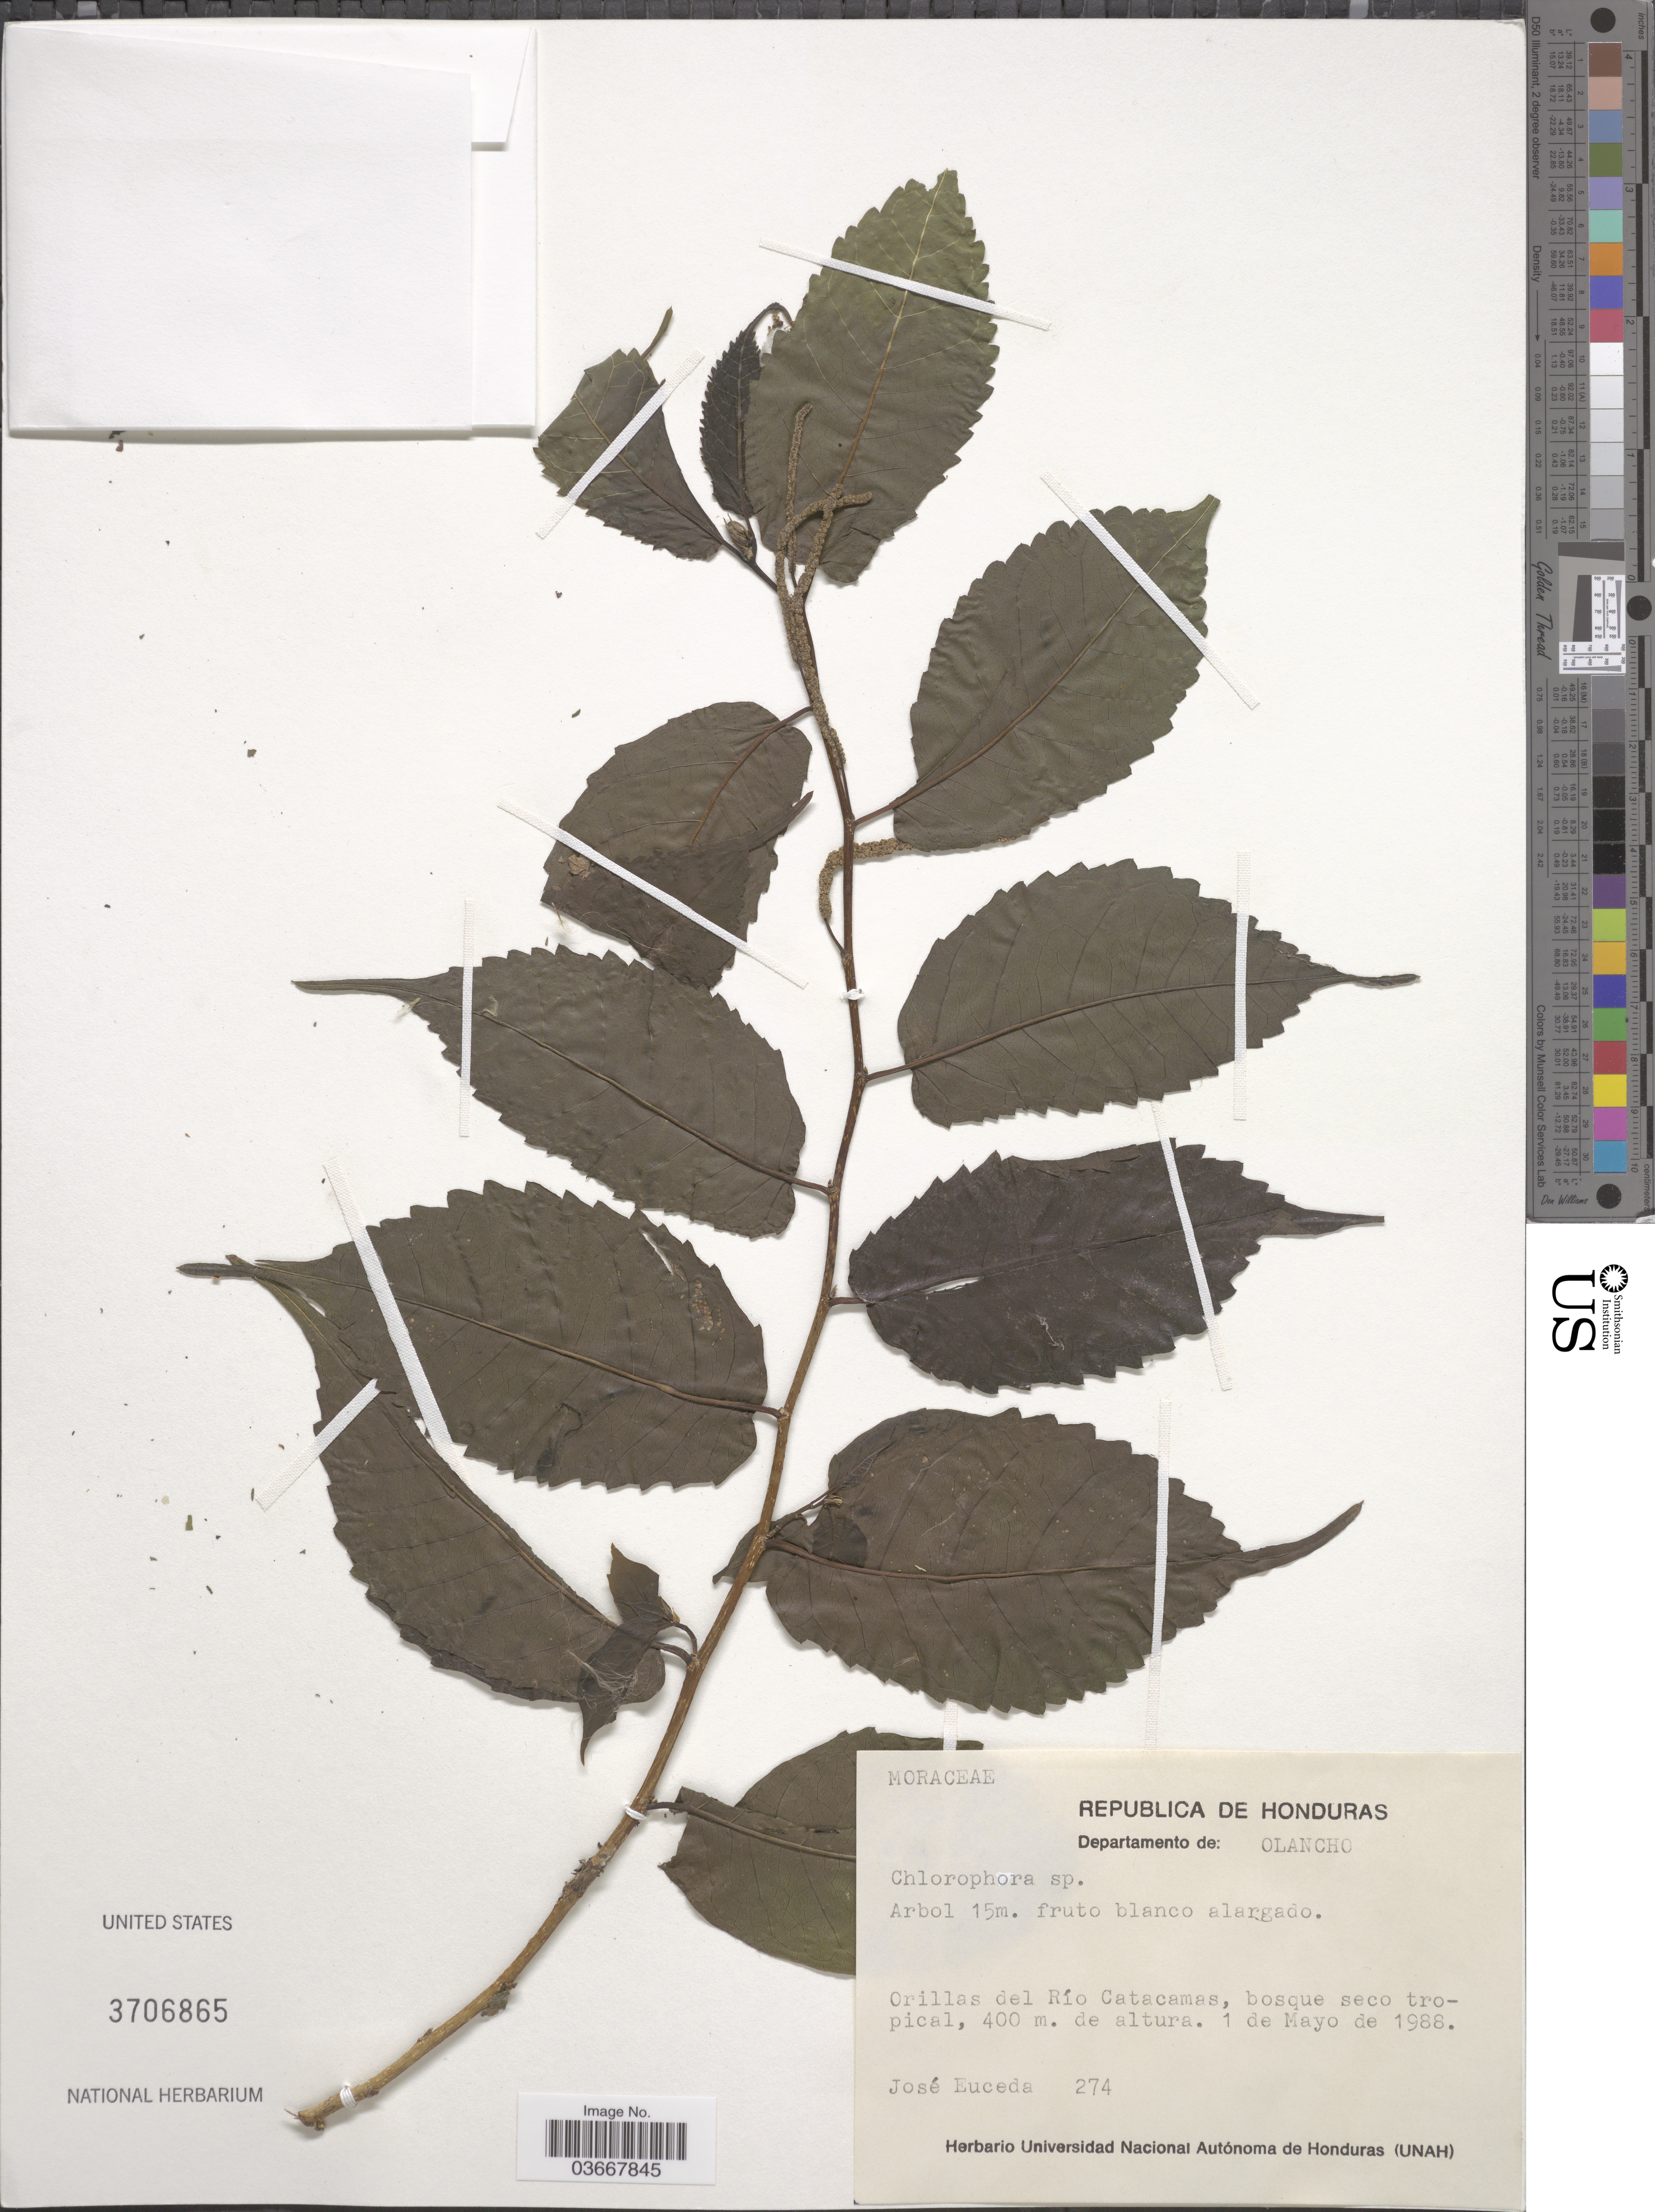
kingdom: Plantae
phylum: Tracheophyta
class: Magnoliopsida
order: Rosales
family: Moraceae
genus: Maclura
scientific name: Maclura tinctoria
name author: (L.) D. Don ex Steud.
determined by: Strong, Mark T., (BOT), Smithsonian Institution - National Museum of Natural History (UNITED STATES)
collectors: J. Euceda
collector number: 274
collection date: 1988-05-01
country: Honduras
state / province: Olancho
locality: Departamento de: Olancho. Orillas del Río Catacamas, bosque seco tropical.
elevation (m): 400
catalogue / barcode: US 3706865